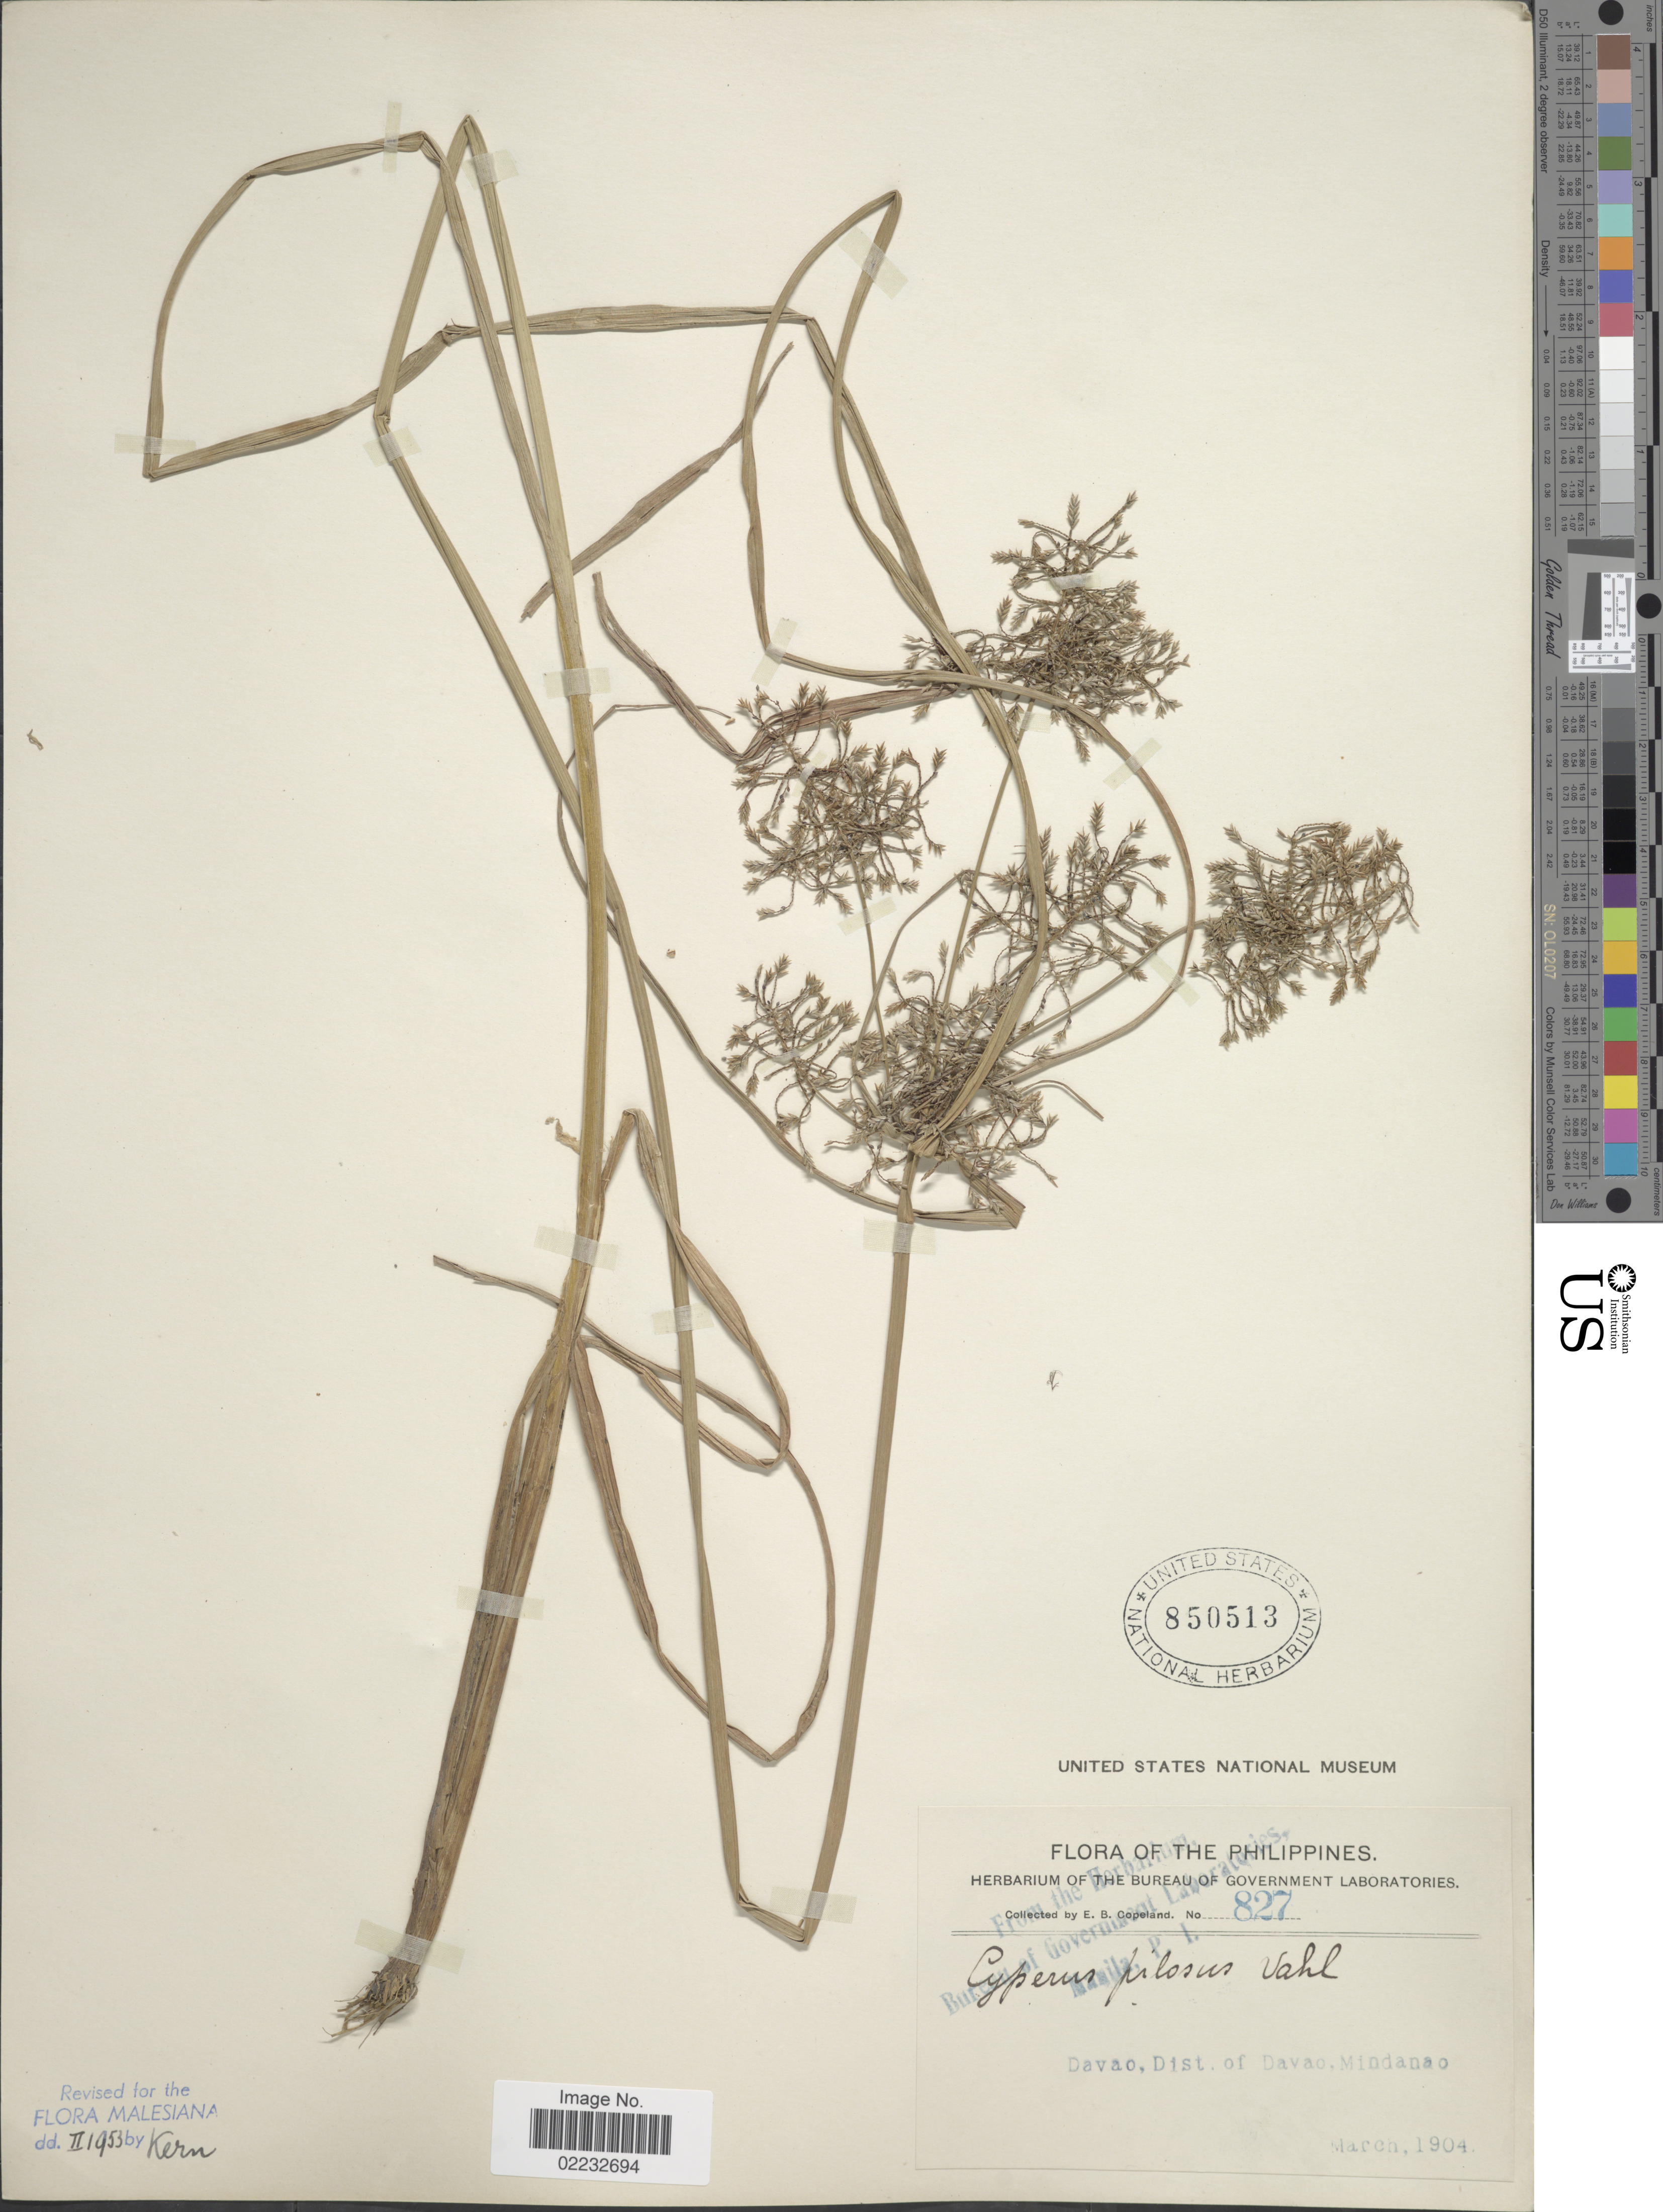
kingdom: Plantae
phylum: Tracheophyta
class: Liliopsida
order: Poales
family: Cyperaceae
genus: Cyperus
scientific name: Cyperus pilosus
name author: Vahl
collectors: E. B. Copeland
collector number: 827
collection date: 1904-03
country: Philippines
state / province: Davao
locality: Dist. of Davao, Mindanao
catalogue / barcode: US 850513